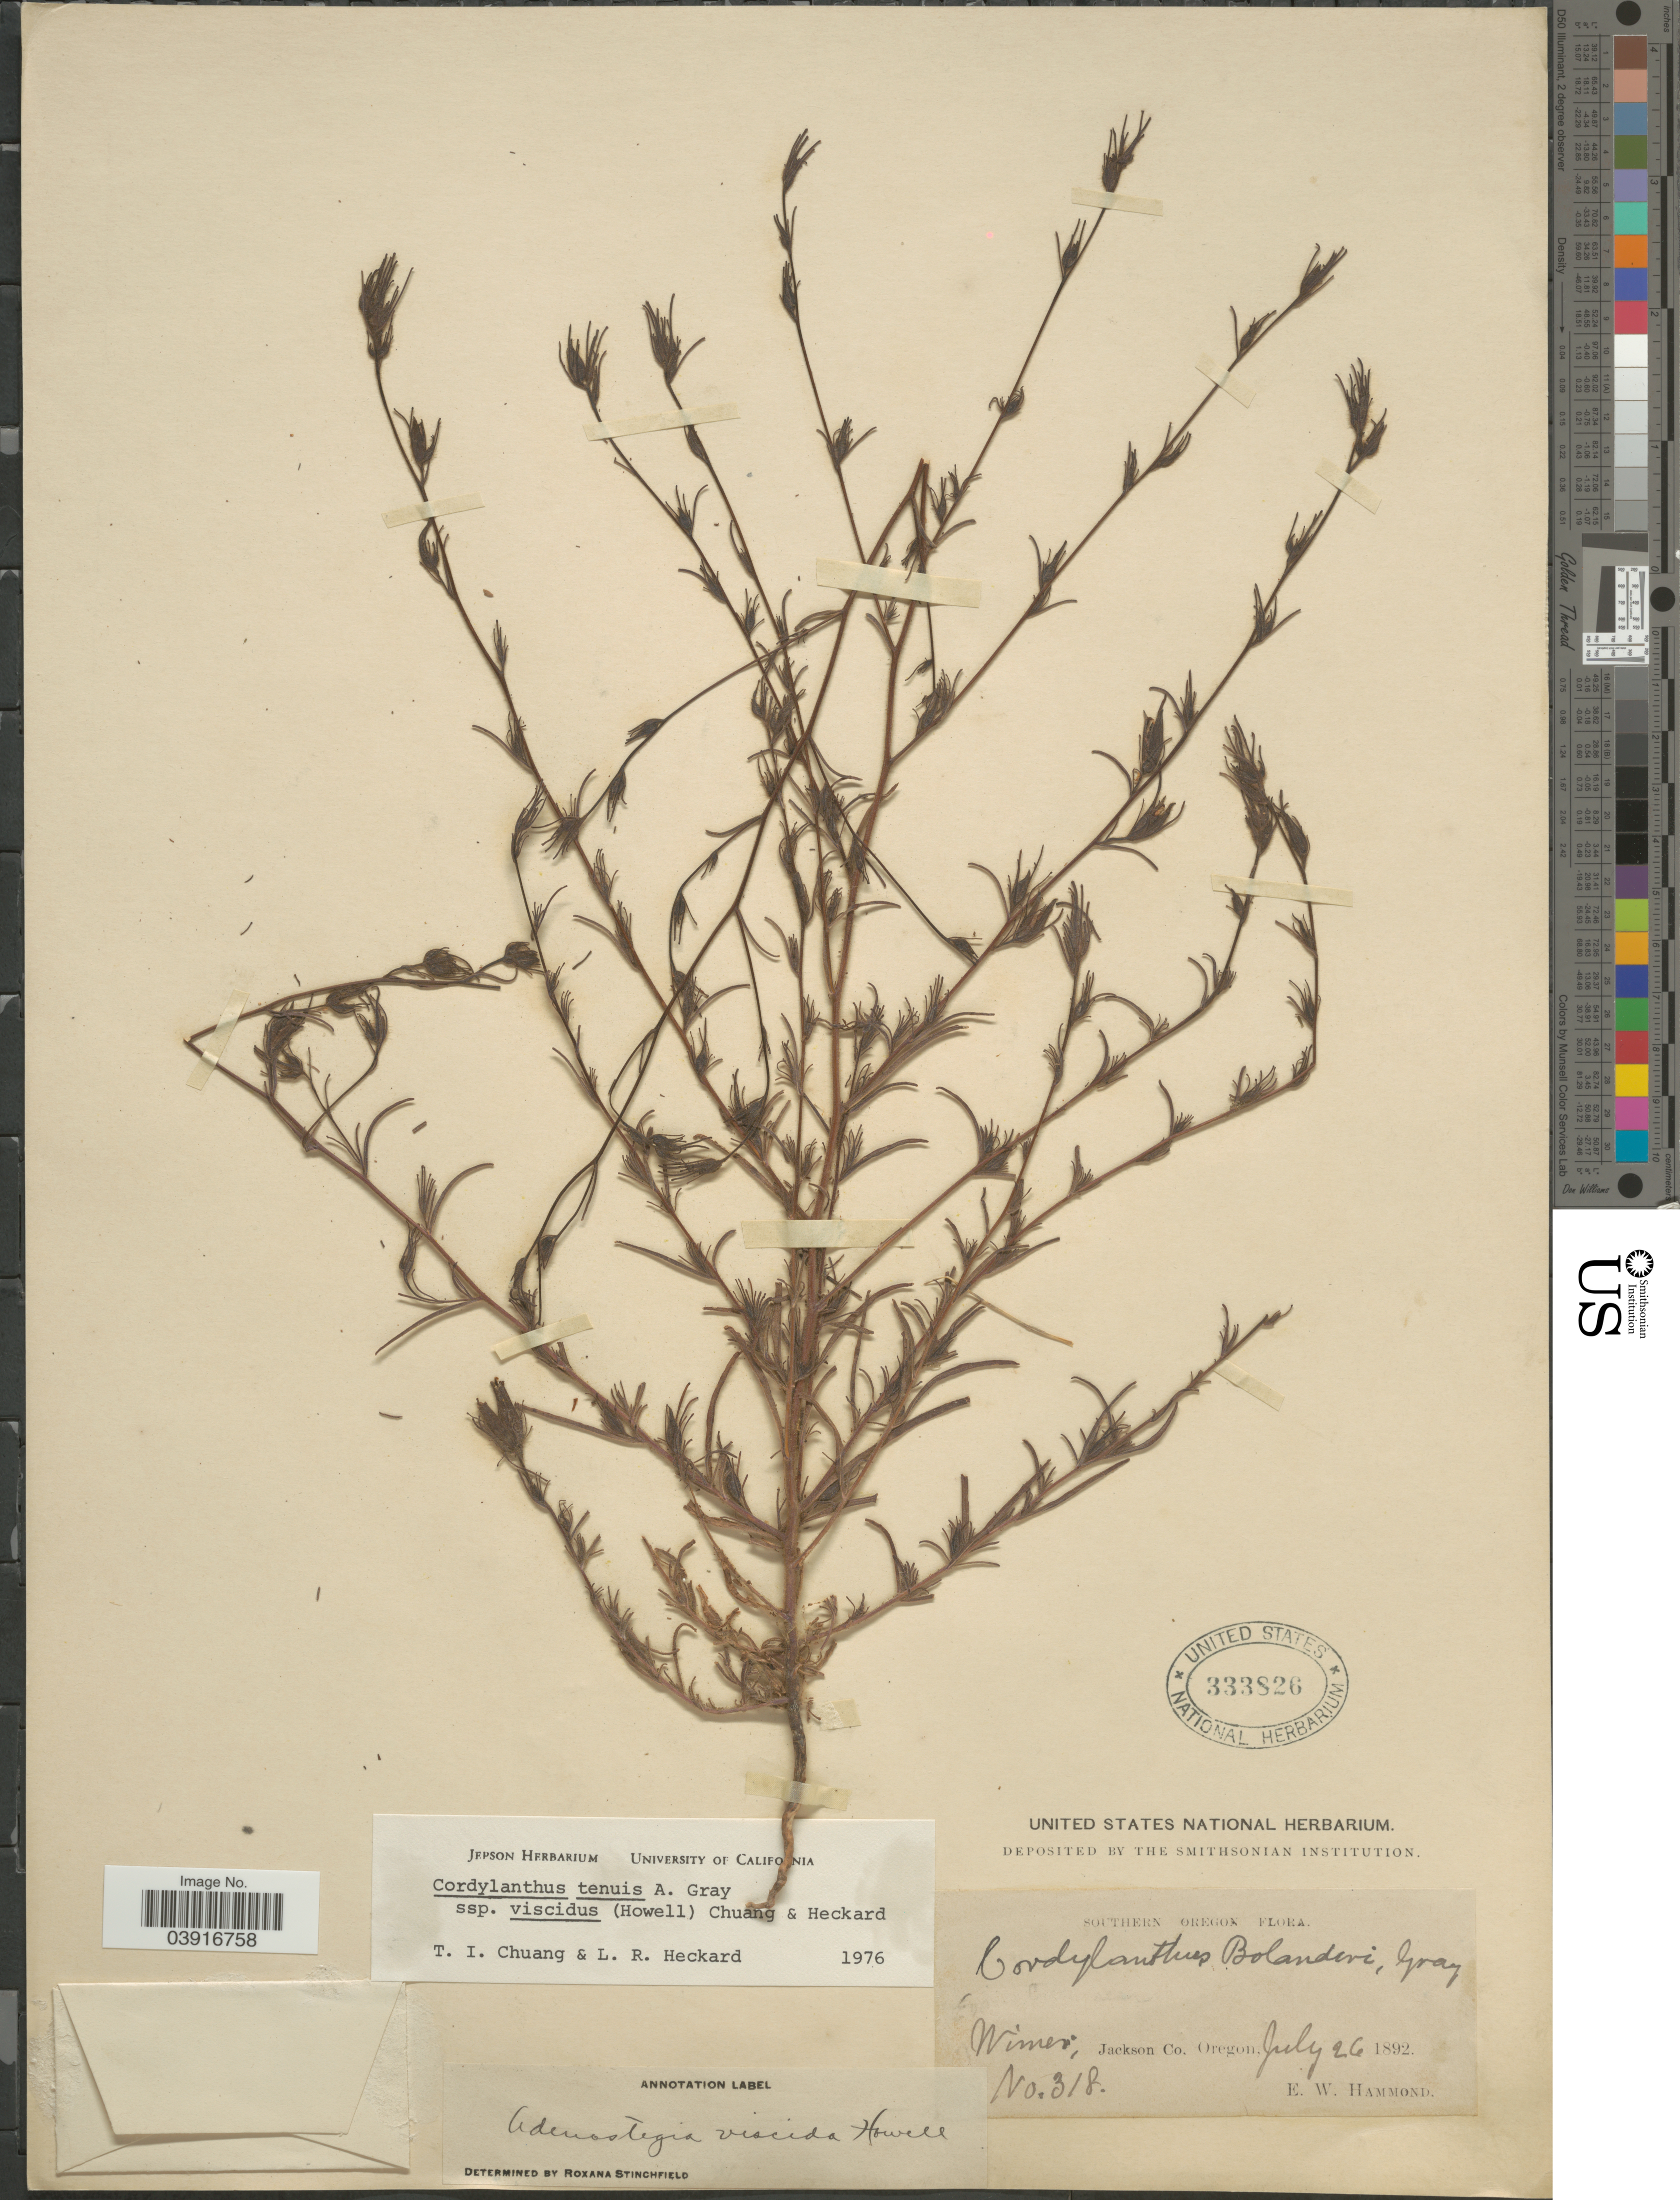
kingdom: Plantae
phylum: Tracheophyta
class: Magnoliopsida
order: Lamiales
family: Orobanchaceae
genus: Cordylanthus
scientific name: Cordylanthus tenuis subsp. viscidus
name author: (Howell) T.I. Chuang & Heckard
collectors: E. Hammond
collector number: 318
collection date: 1892-07-26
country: United States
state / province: Oregon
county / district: Jackson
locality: Southern Oregon. Wimer, Jackson Co.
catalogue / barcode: US 333826